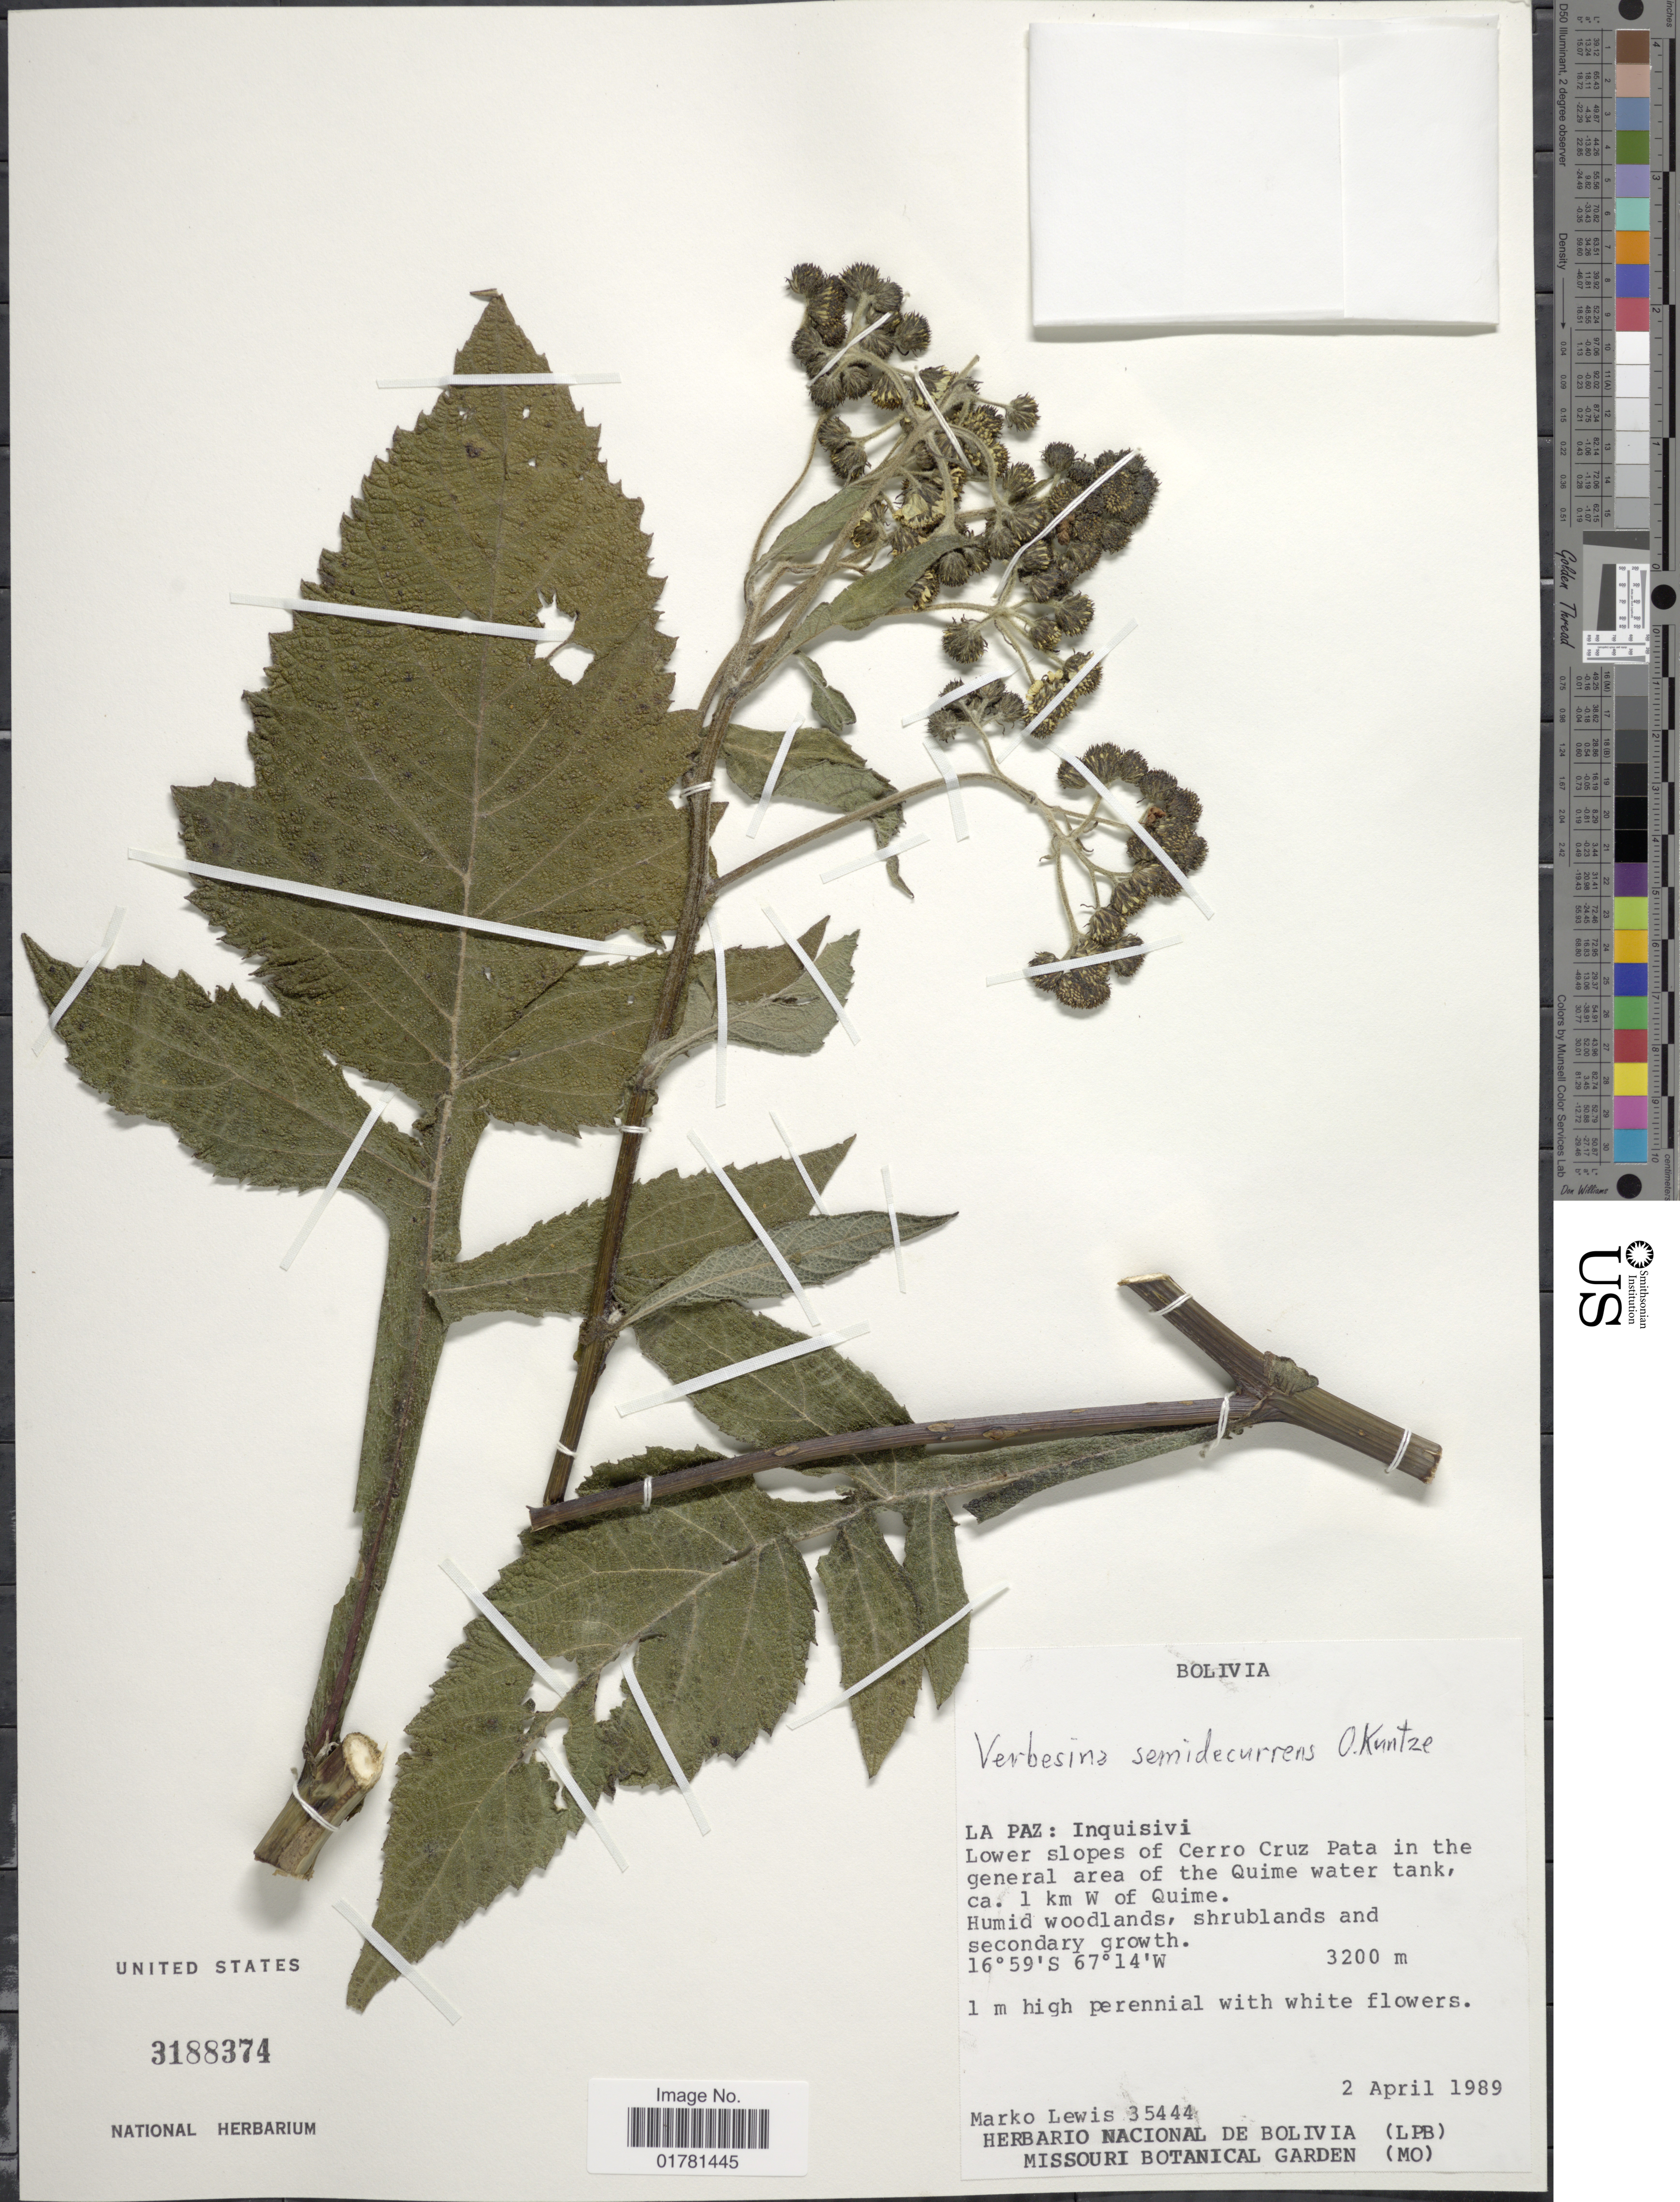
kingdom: Plantae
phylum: Tracheophyta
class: Magnoliopsida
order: Asterales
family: Asteraceae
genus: Verbesina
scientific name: Verbesina sp.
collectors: M. A. Lewis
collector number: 35444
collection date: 1989-04-02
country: Bolivia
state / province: La Paz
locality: Inquisivi, Lower slopes of Cerro Cruz Pata in the general area of the Quime water tank, ca 1 km W of Quime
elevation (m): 3200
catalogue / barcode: US 3188374